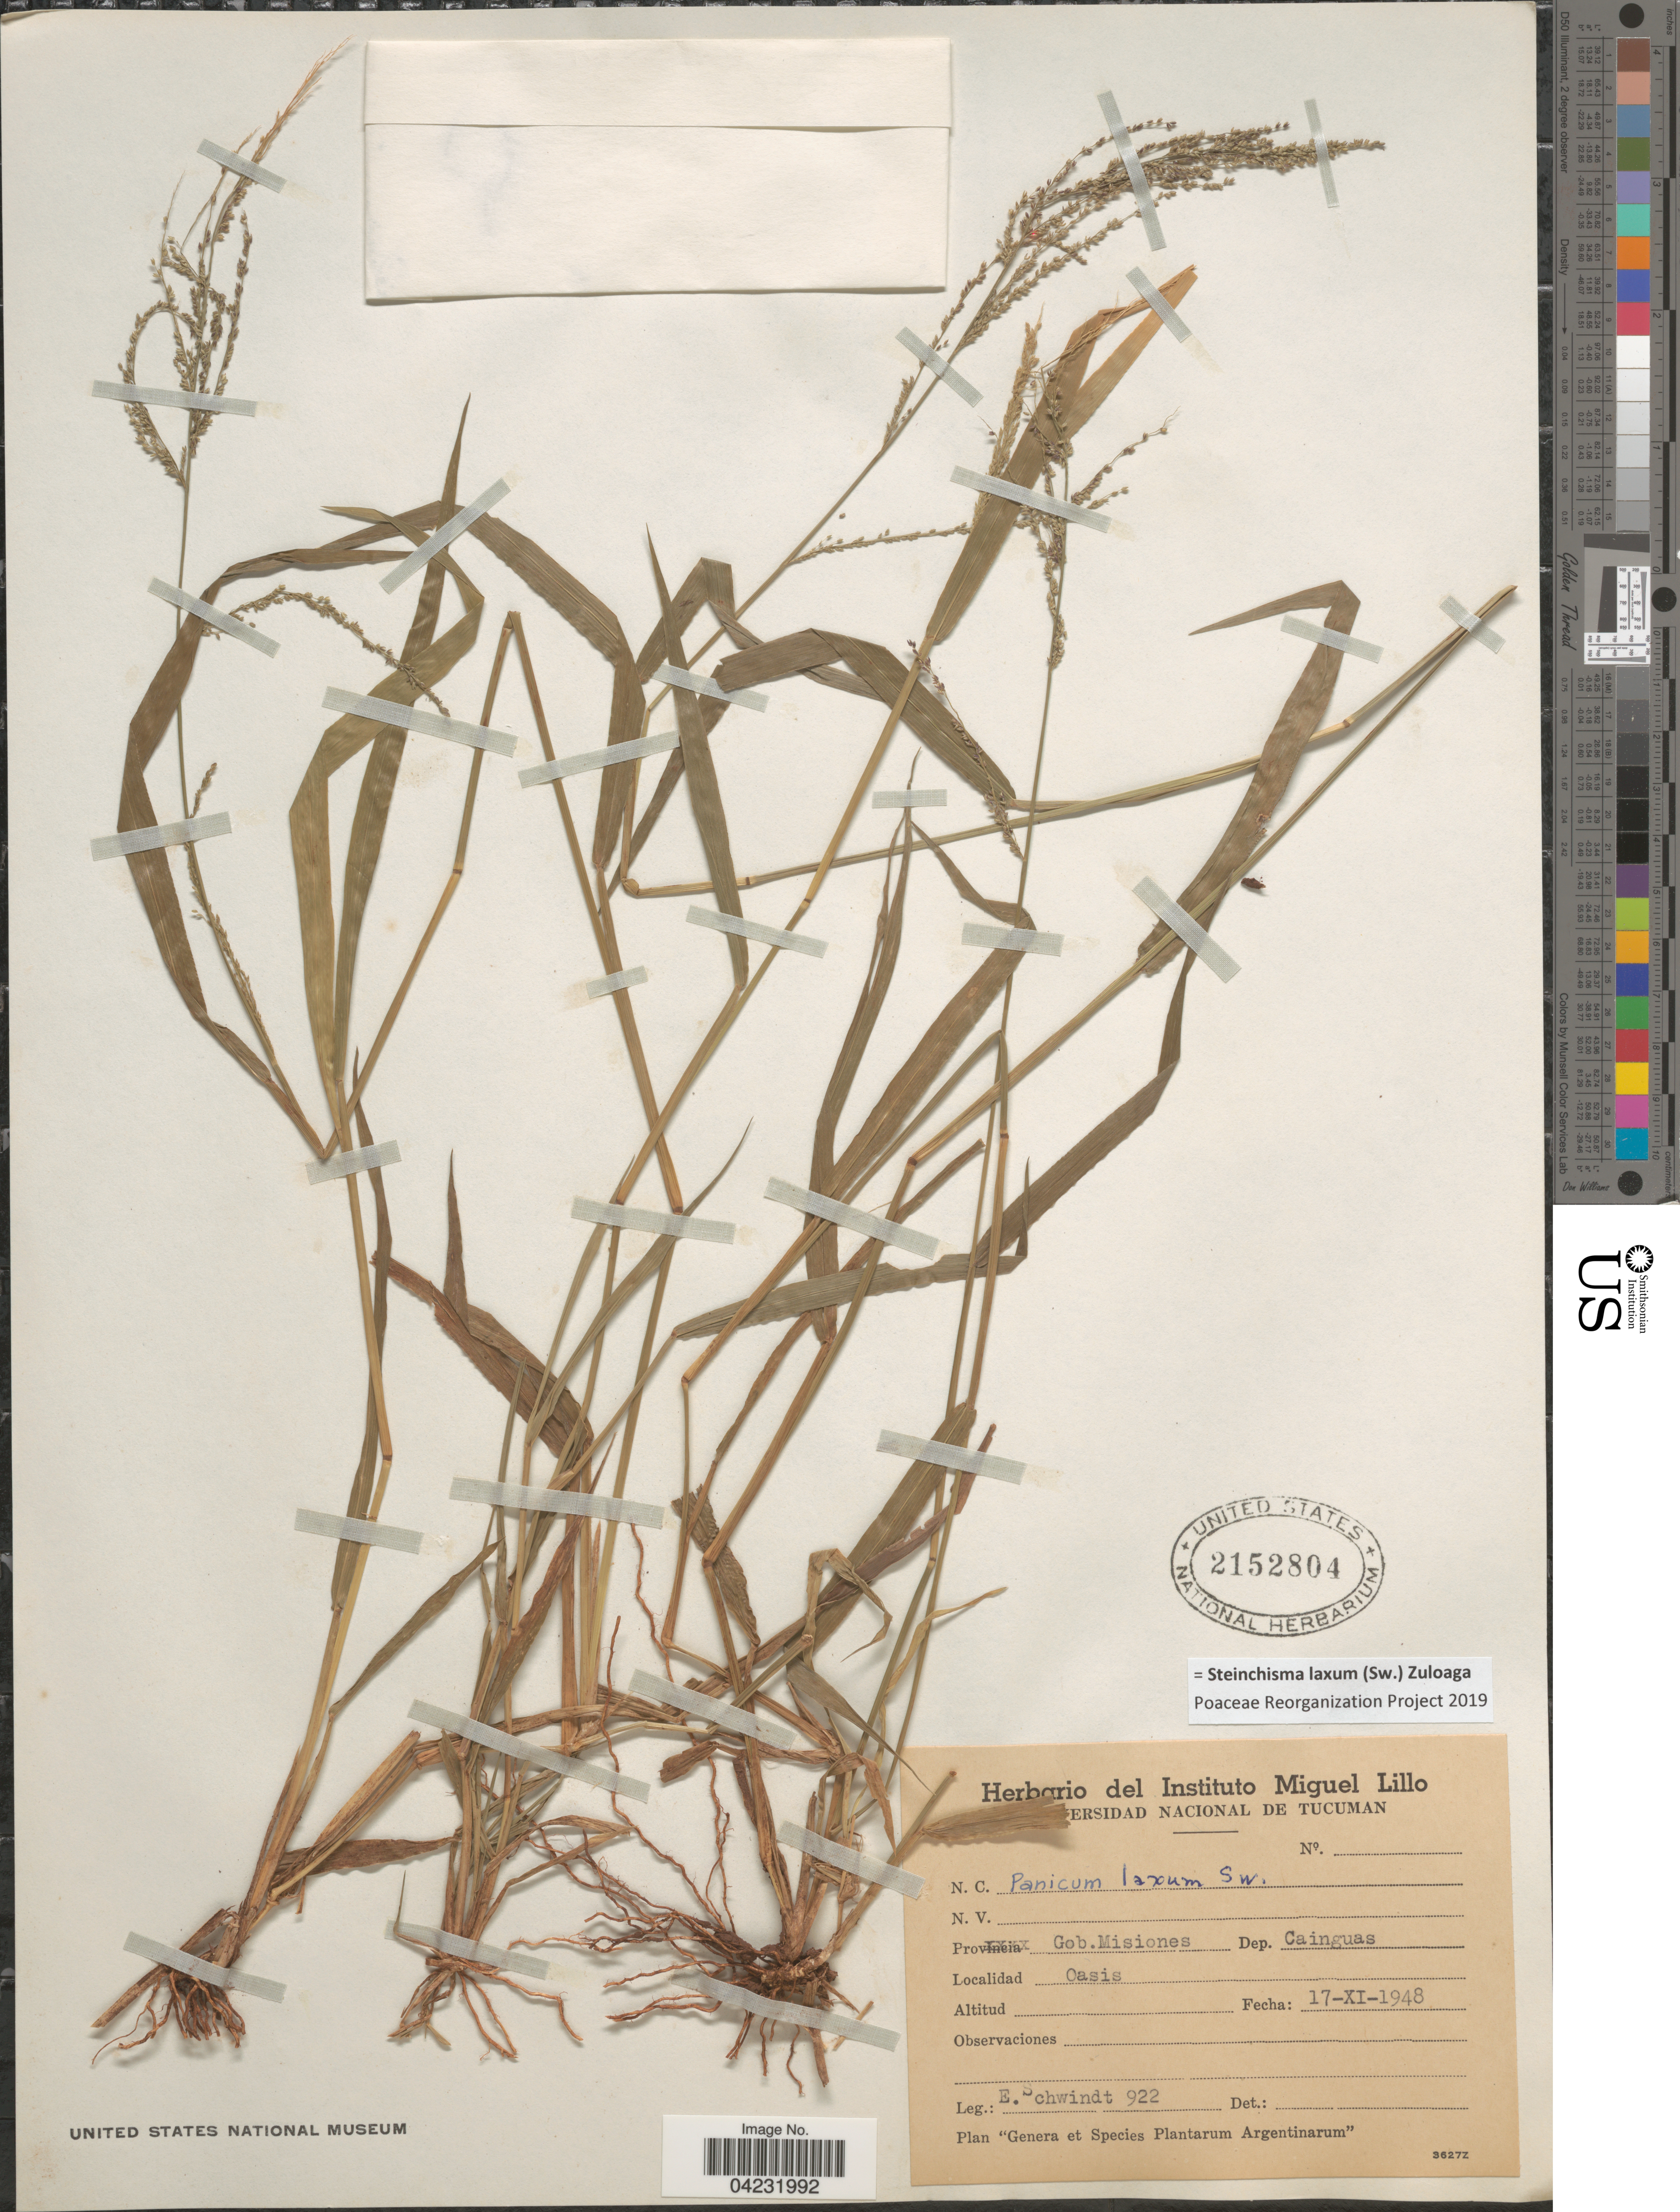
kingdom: Plantae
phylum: Tracheophyta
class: Liliopsida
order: Poales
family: Poaceae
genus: Steinchisma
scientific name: Steinchisma laxum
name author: (Sw.) Zuloaga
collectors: E. Schwindt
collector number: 922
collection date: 1948-11-17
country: Argentina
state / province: Misiones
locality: Gob. Misiones. Dep. Cainguas. Oasis.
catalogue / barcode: US 2152804